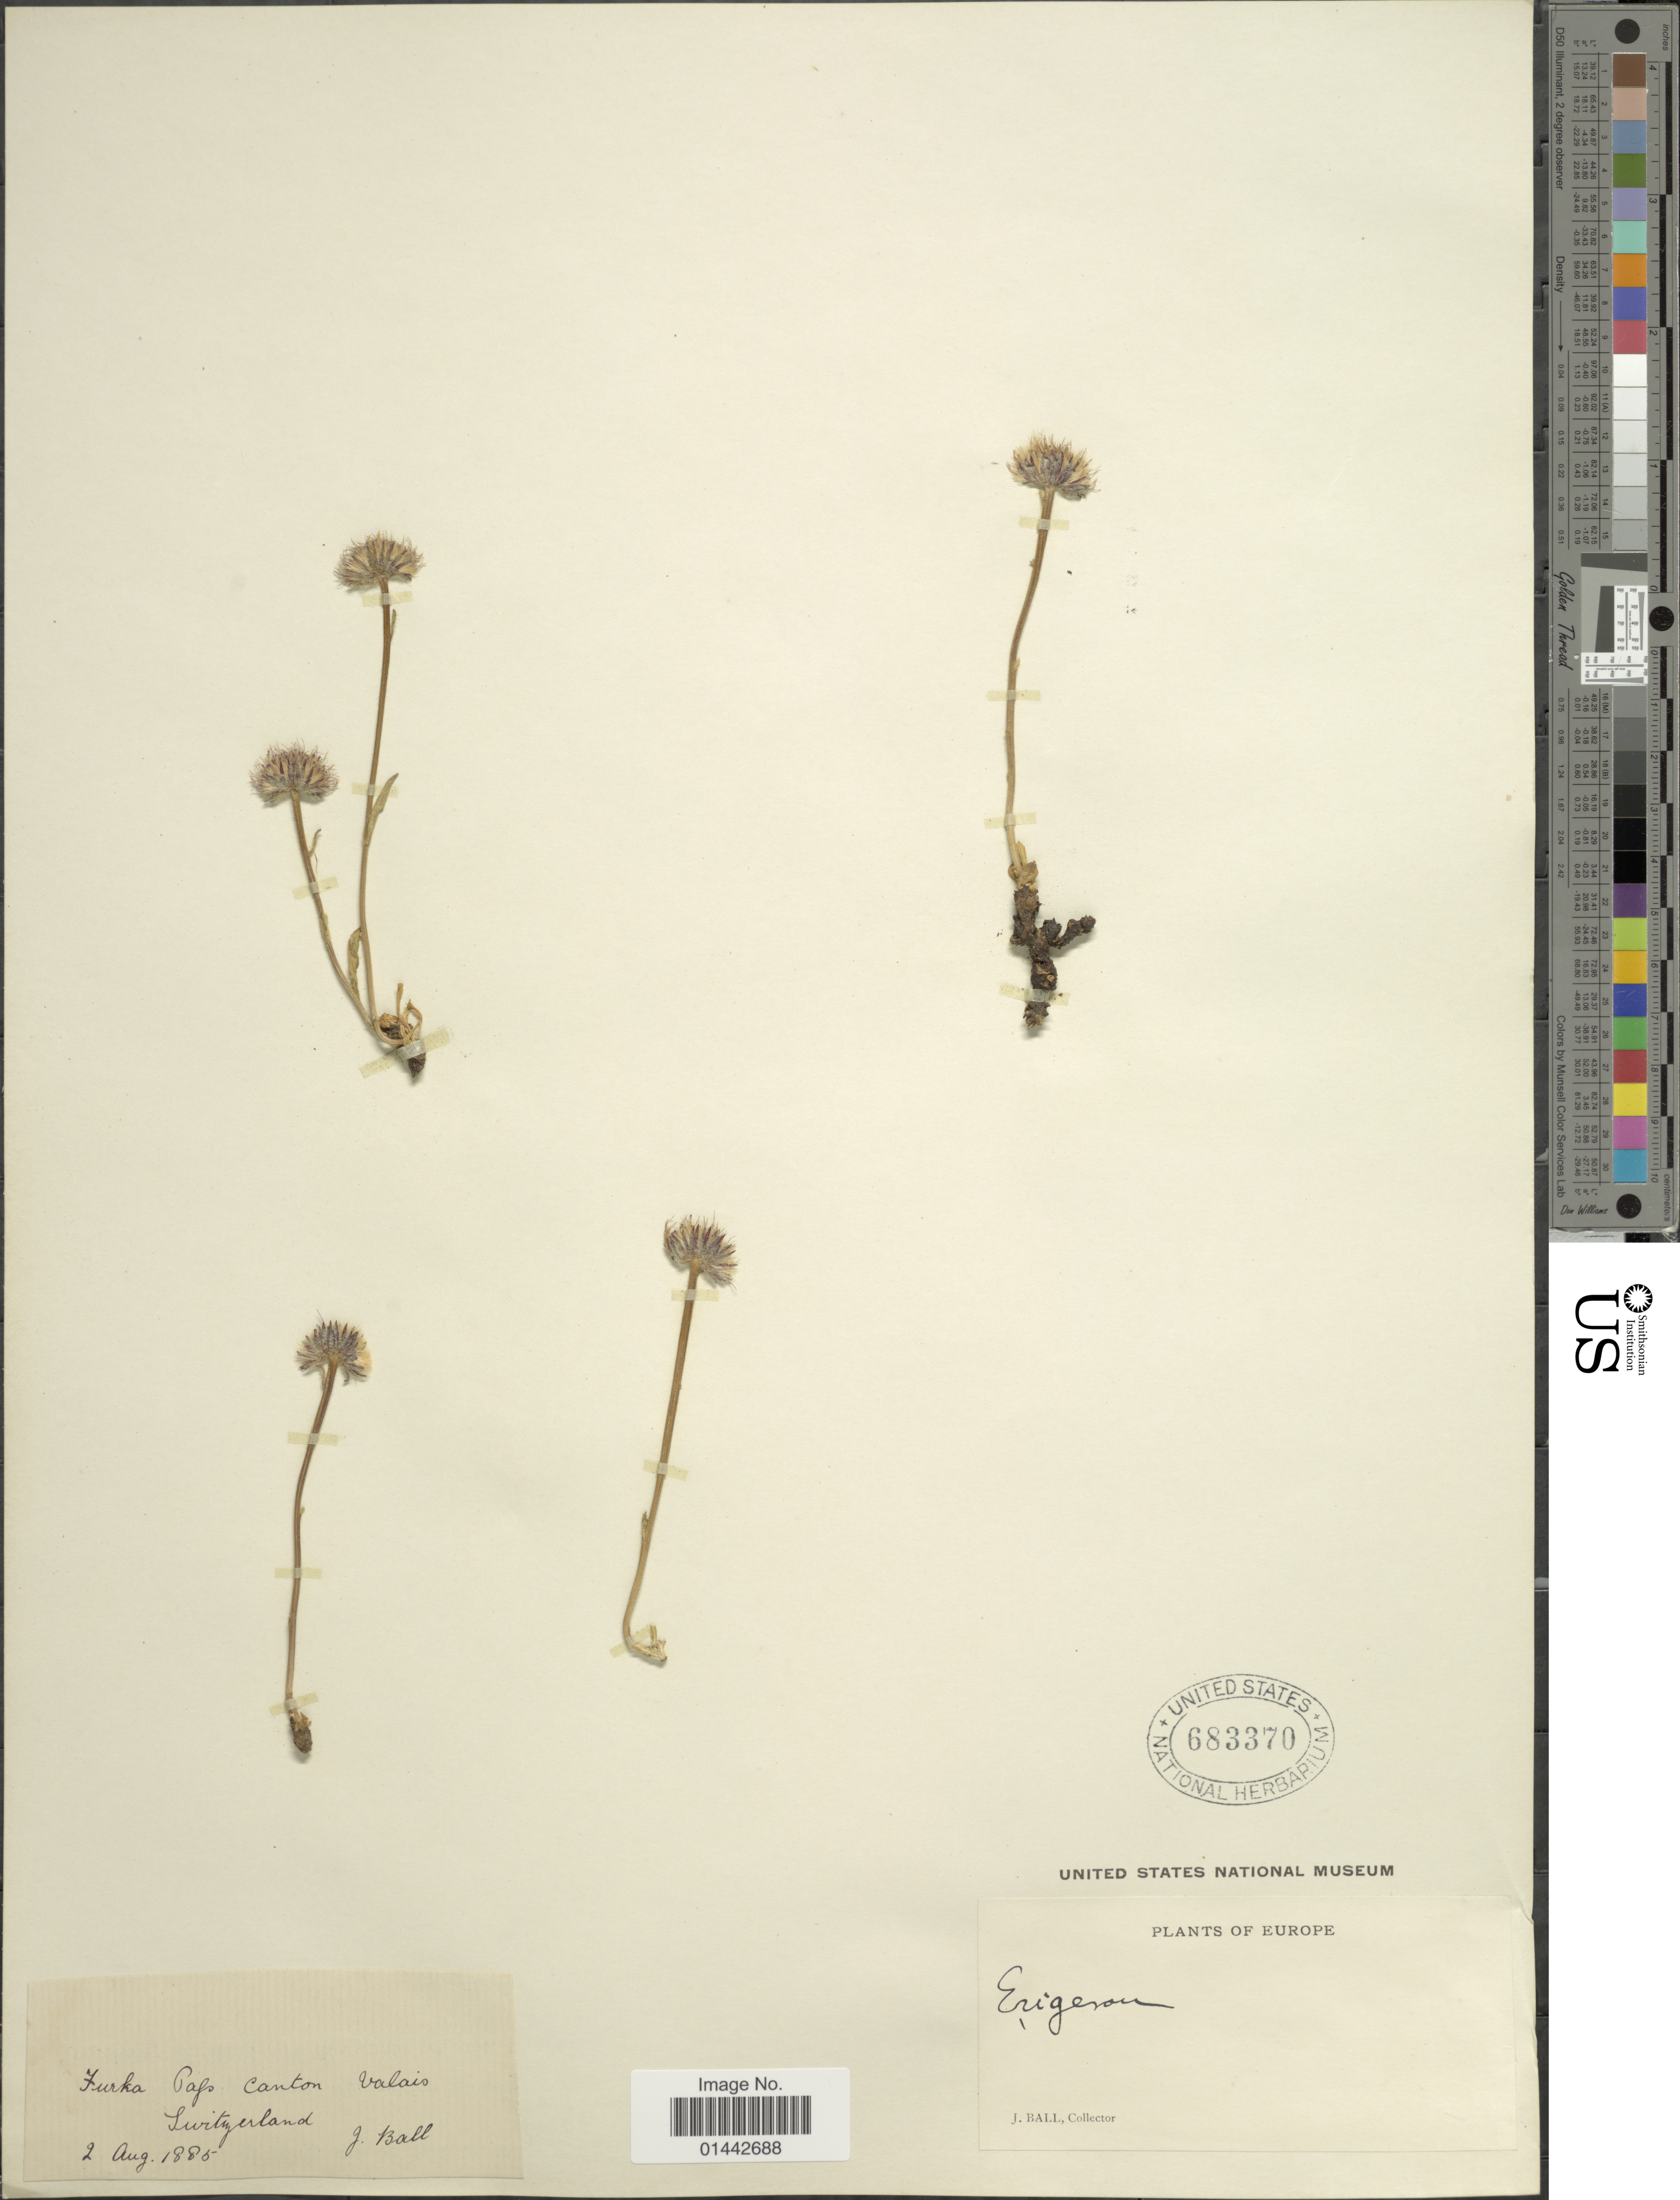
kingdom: Plantae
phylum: Tracheophyta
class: Magnoliopsida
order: Asterales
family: Asteraceae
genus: Erigeron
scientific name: Erigeron alpinus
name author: L.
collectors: J. Ball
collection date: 1885-08-02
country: Switzerland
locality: Furka Pafs canton Valais.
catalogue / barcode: US 683370